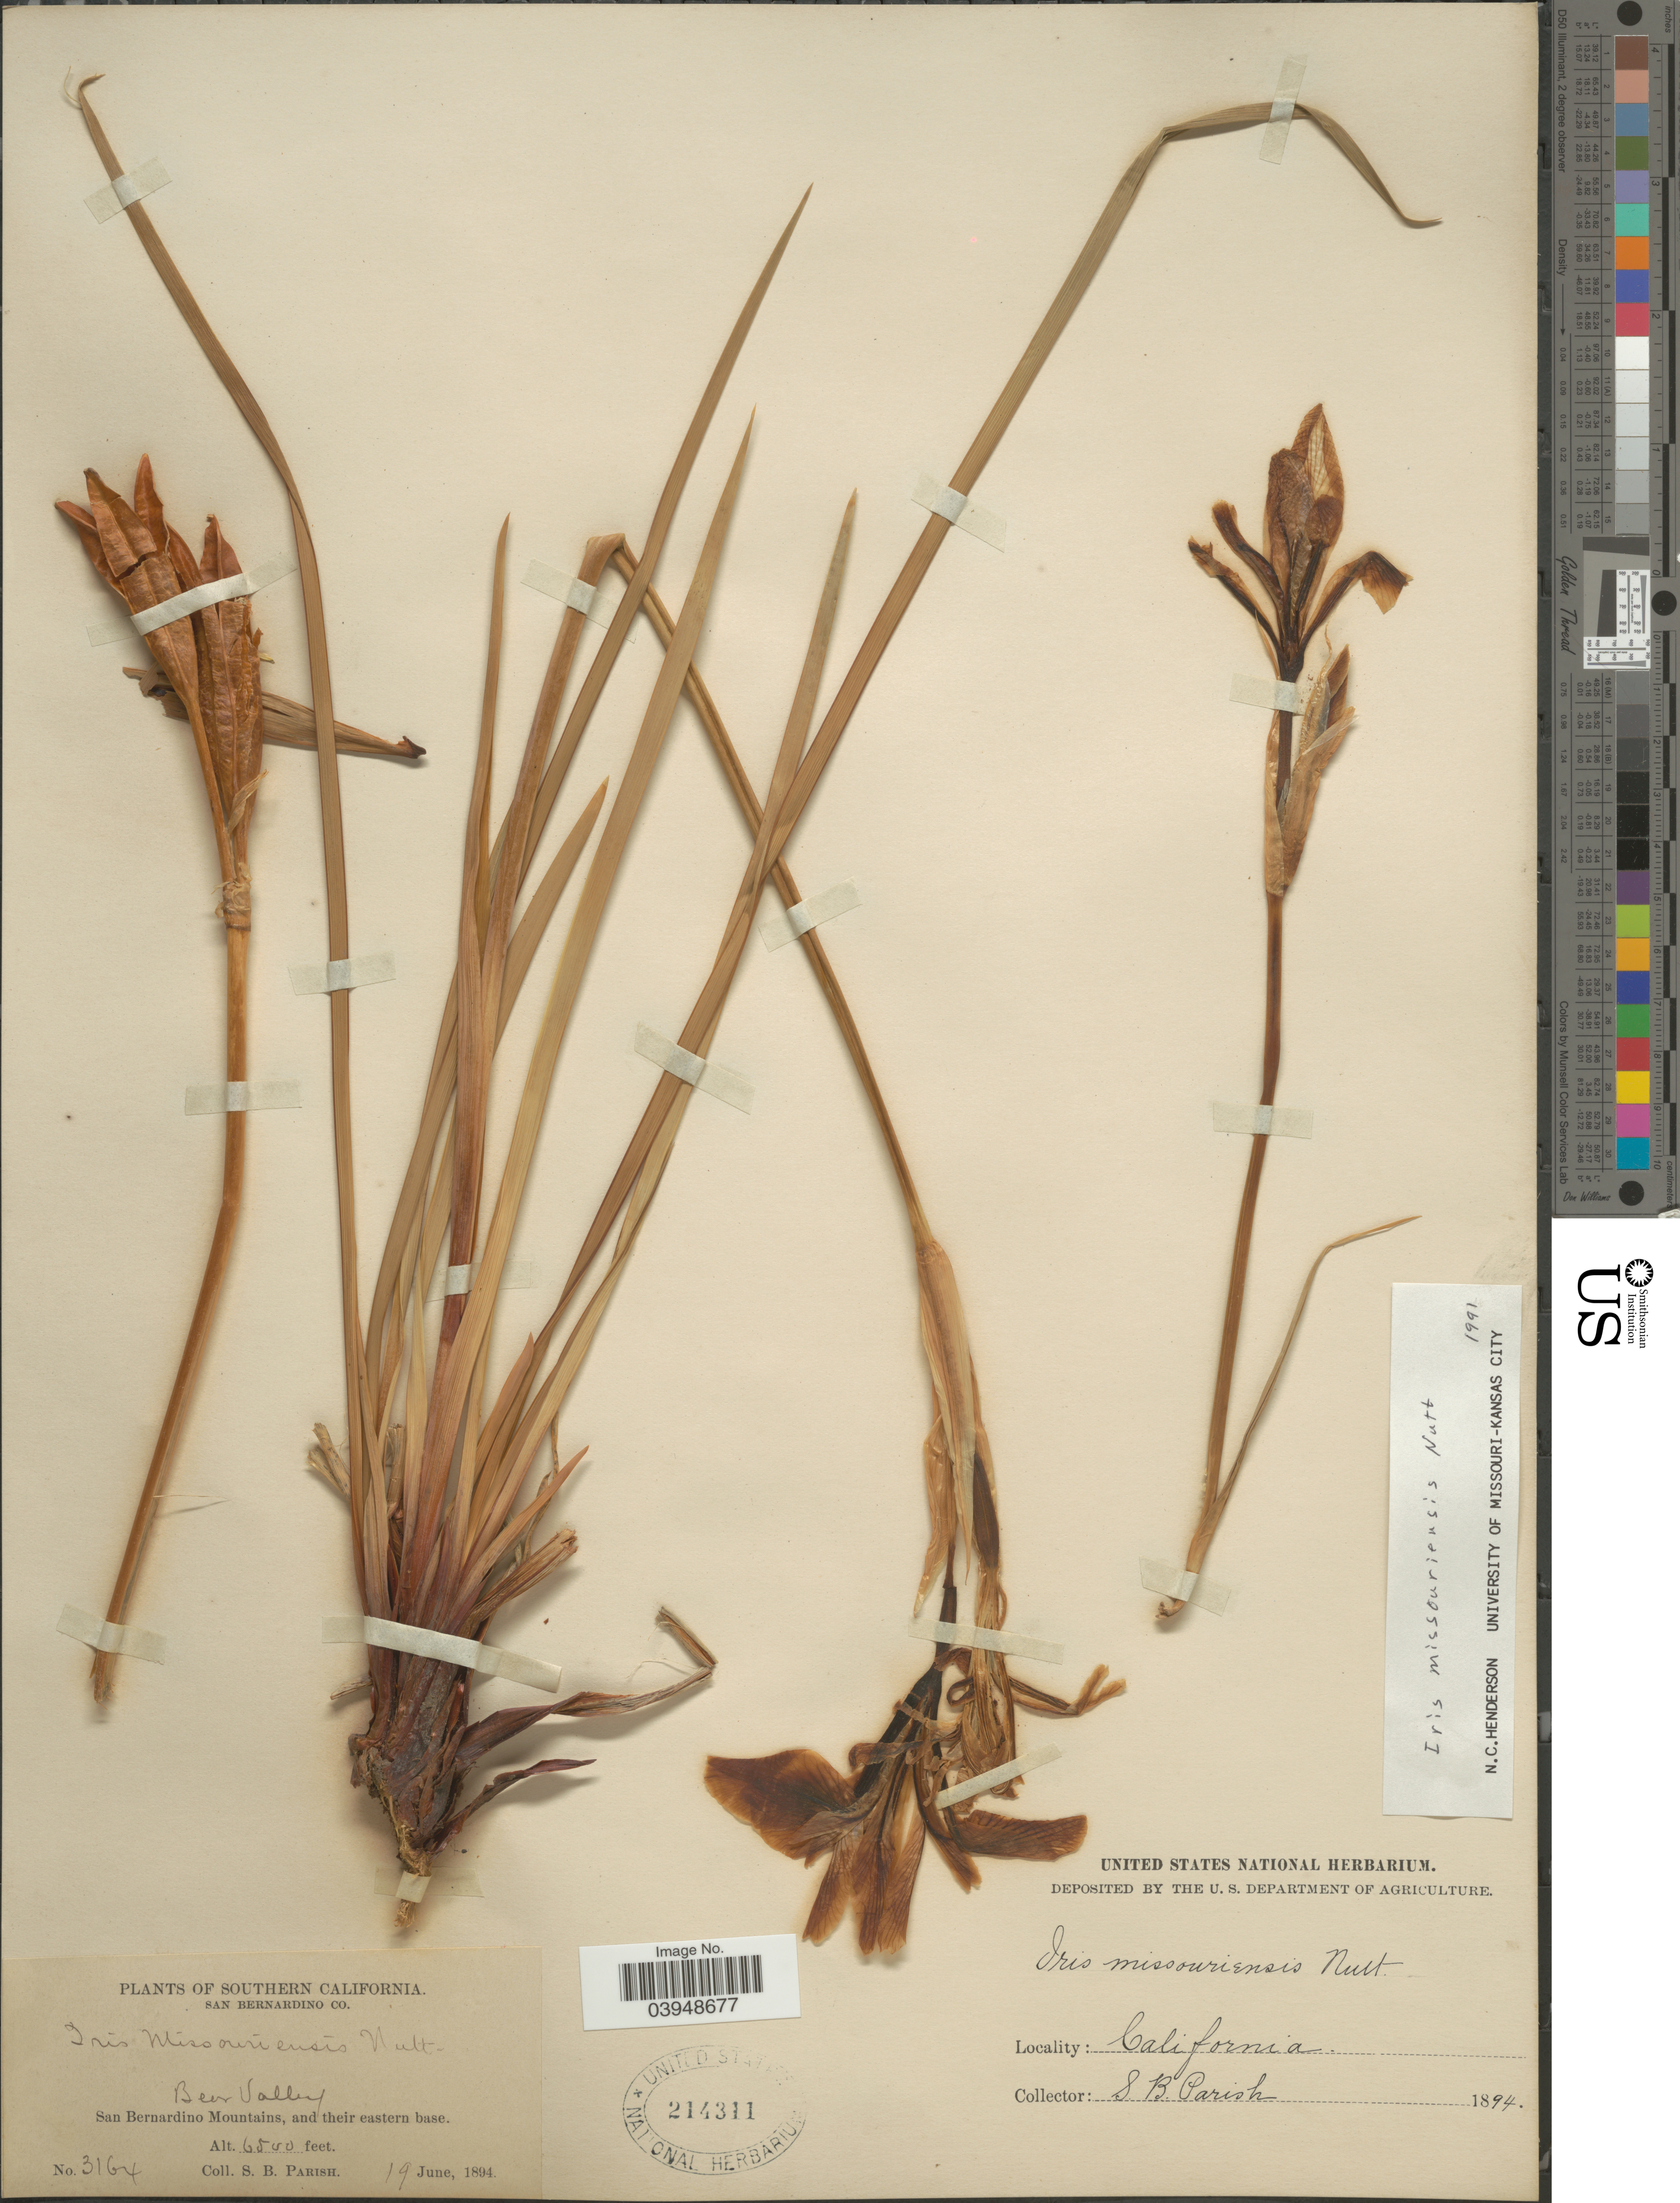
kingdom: Plantae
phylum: Tracheophyta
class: Liliopsida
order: Asparagales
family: Iridaceae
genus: Iris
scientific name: Iris missouriensis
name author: Nutt.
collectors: S. B. Parish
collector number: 3164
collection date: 1894-06-19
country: United States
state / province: California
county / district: San Bernardino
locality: Southern California. San Bernardino Co. Bear Valley. San Bernardino Mountains, and their eastern base.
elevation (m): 1981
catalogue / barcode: US 214311